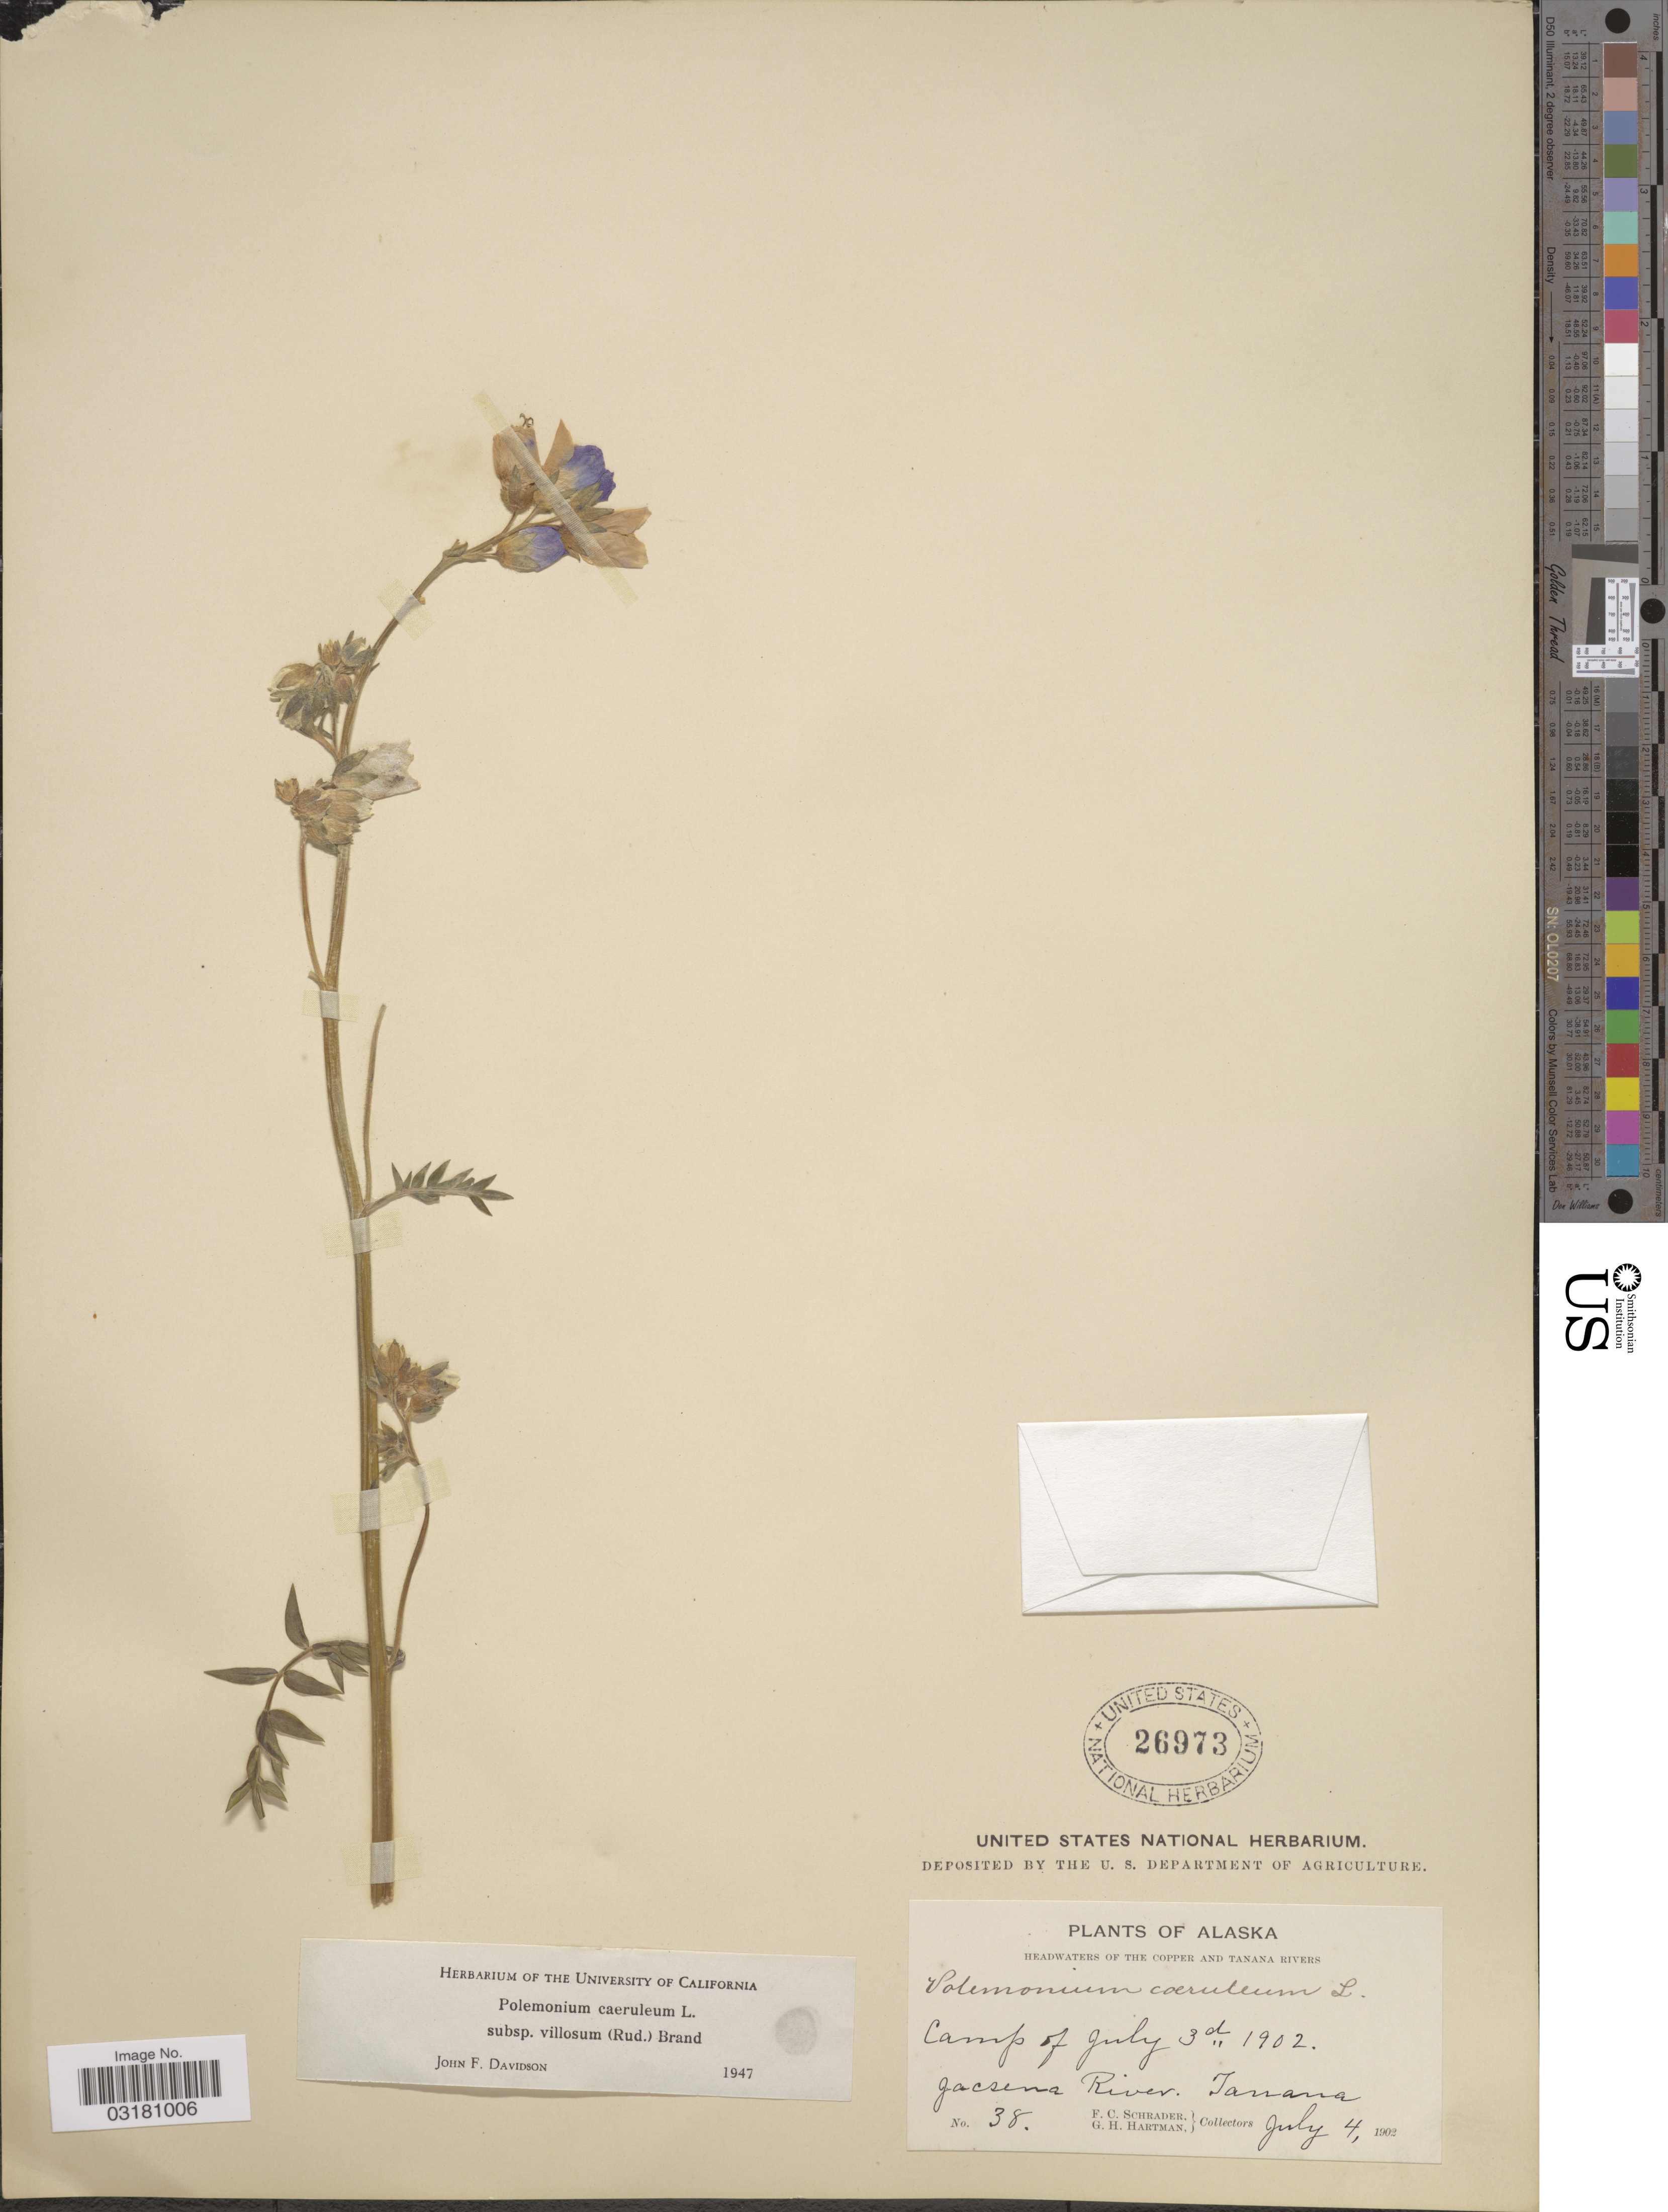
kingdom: Plantae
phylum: Tracheophyta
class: Magnoliopsida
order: Ericales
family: Polemoniaceae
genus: Polemonium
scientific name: Polemonium caeruleum subsp. villosum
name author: (Rudolph ex Georgi) Brand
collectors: F. C. Schrader & G. H. Hartman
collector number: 38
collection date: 1902-07-04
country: United States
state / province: Alaska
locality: Headwaters of the Copper and Tanana Rivers. Camp of July 3d 1902. Jacsena River. Tanana.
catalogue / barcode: US 26973